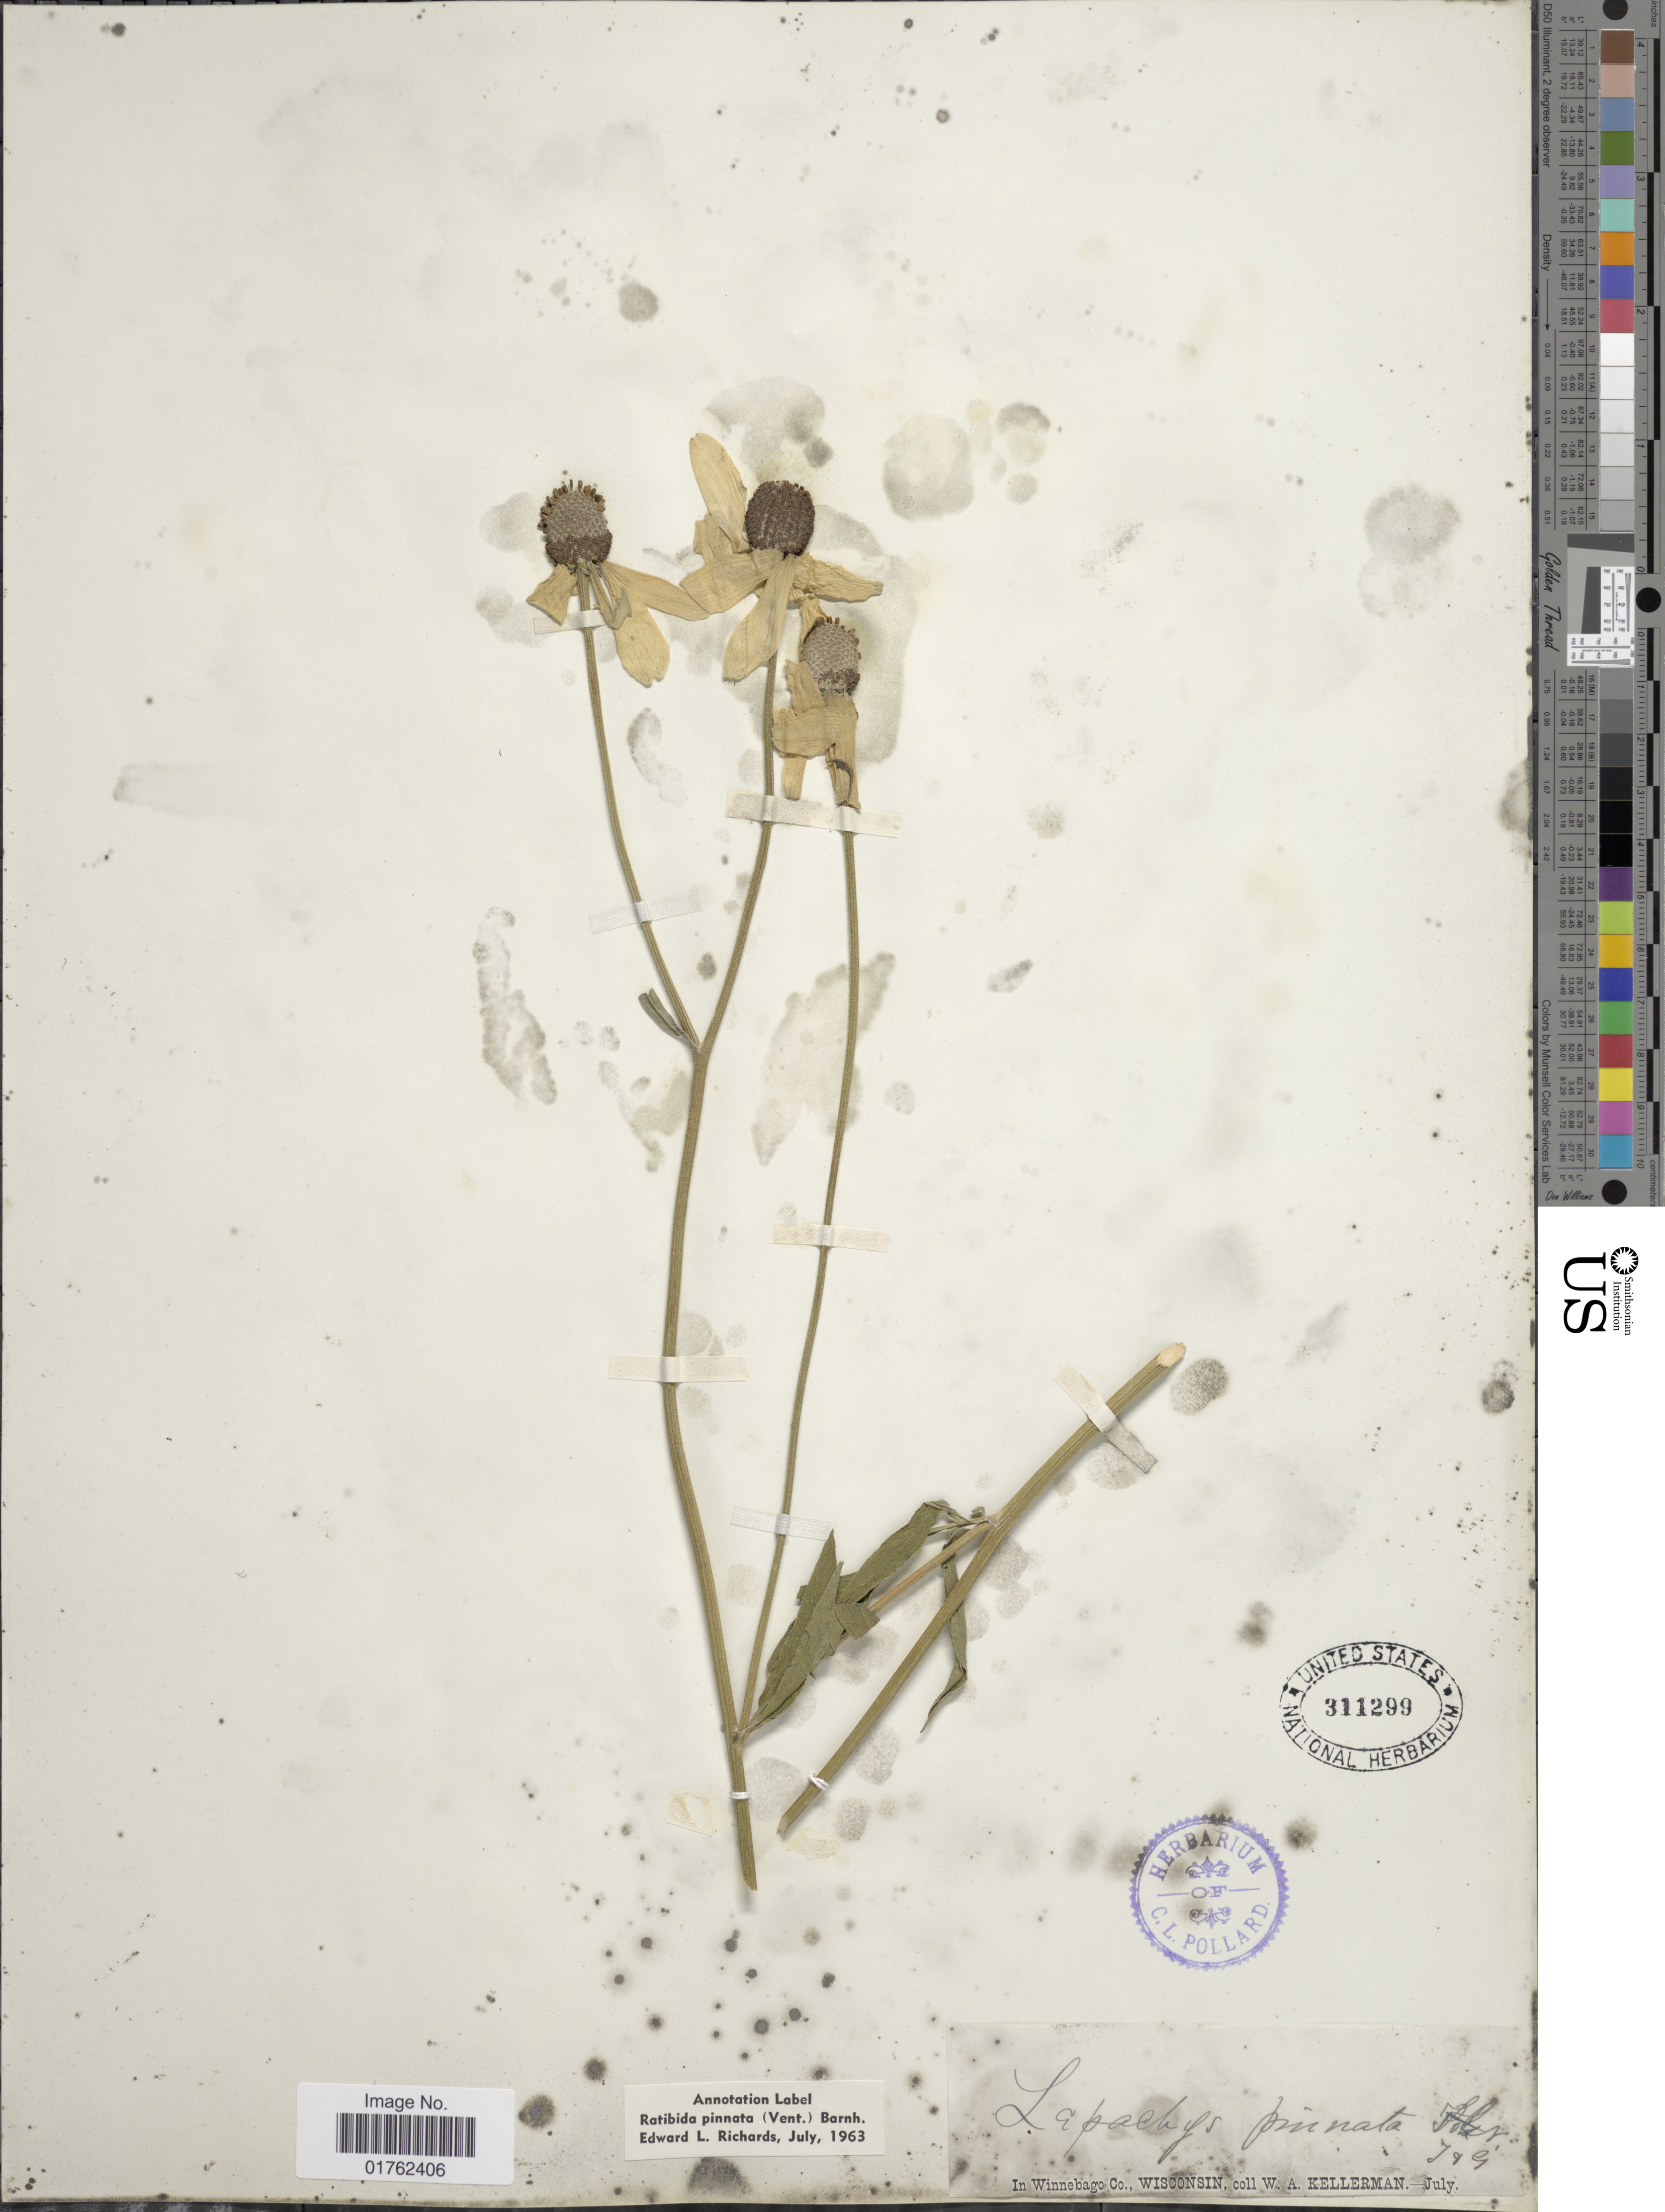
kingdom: Plantae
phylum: Tracheophyta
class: Magnoliopsida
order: Asterales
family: Asteraceae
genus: Ratibida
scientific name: Ratibida pinnata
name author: (Vent.) Barnhart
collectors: W. Kellerman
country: United States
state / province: Wisconsin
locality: In Winnebago Co.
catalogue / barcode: US 311299